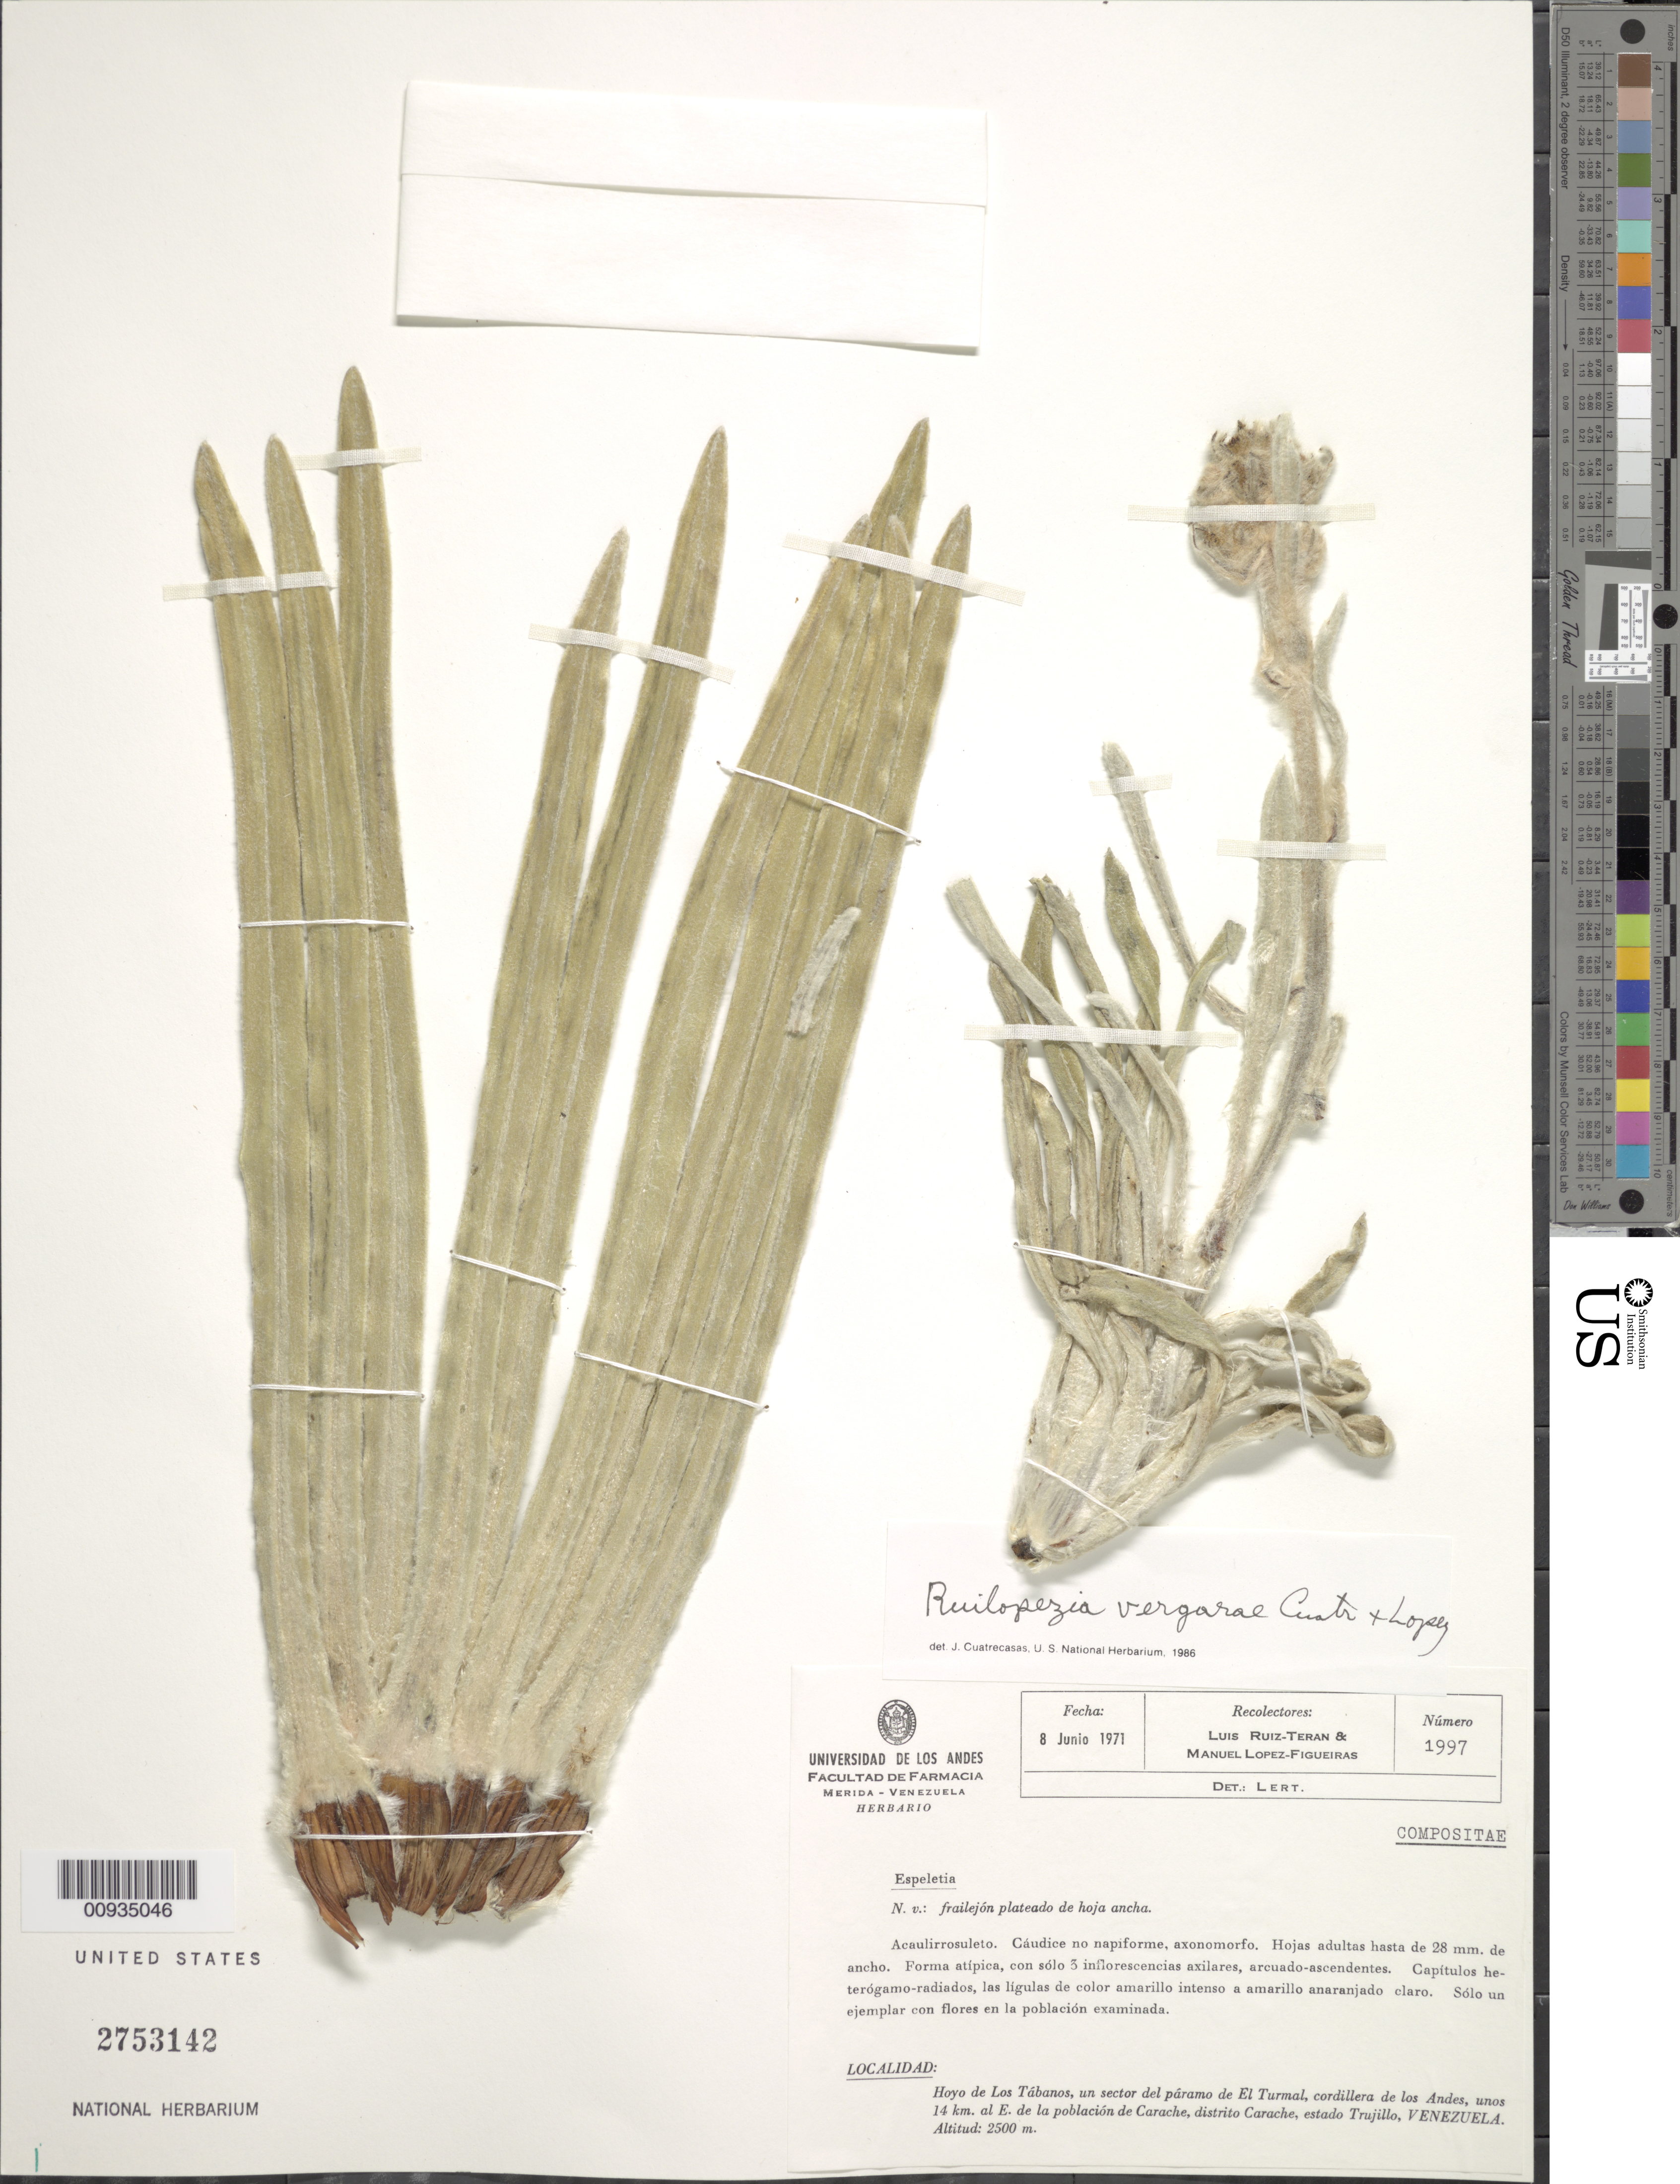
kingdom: Plantae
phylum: Tracheophyta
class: Magnoliopsida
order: Asterales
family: Asteraceae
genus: Ruilopezia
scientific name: Ruilopezia vergarae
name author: Cuatrec. & López Fig.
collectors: L. Teran & M. López Figueiras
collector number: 1997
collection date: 1971-06-08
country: Venezuela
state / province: Trujillo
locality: Hoyo de Los Tabanos, un sector del paramo de El Turmal, Cordillera de Los Andes, unos 14 km al E de la poblacion de Carache, Distrito Carache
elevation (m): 2500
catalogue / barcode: US 2753142